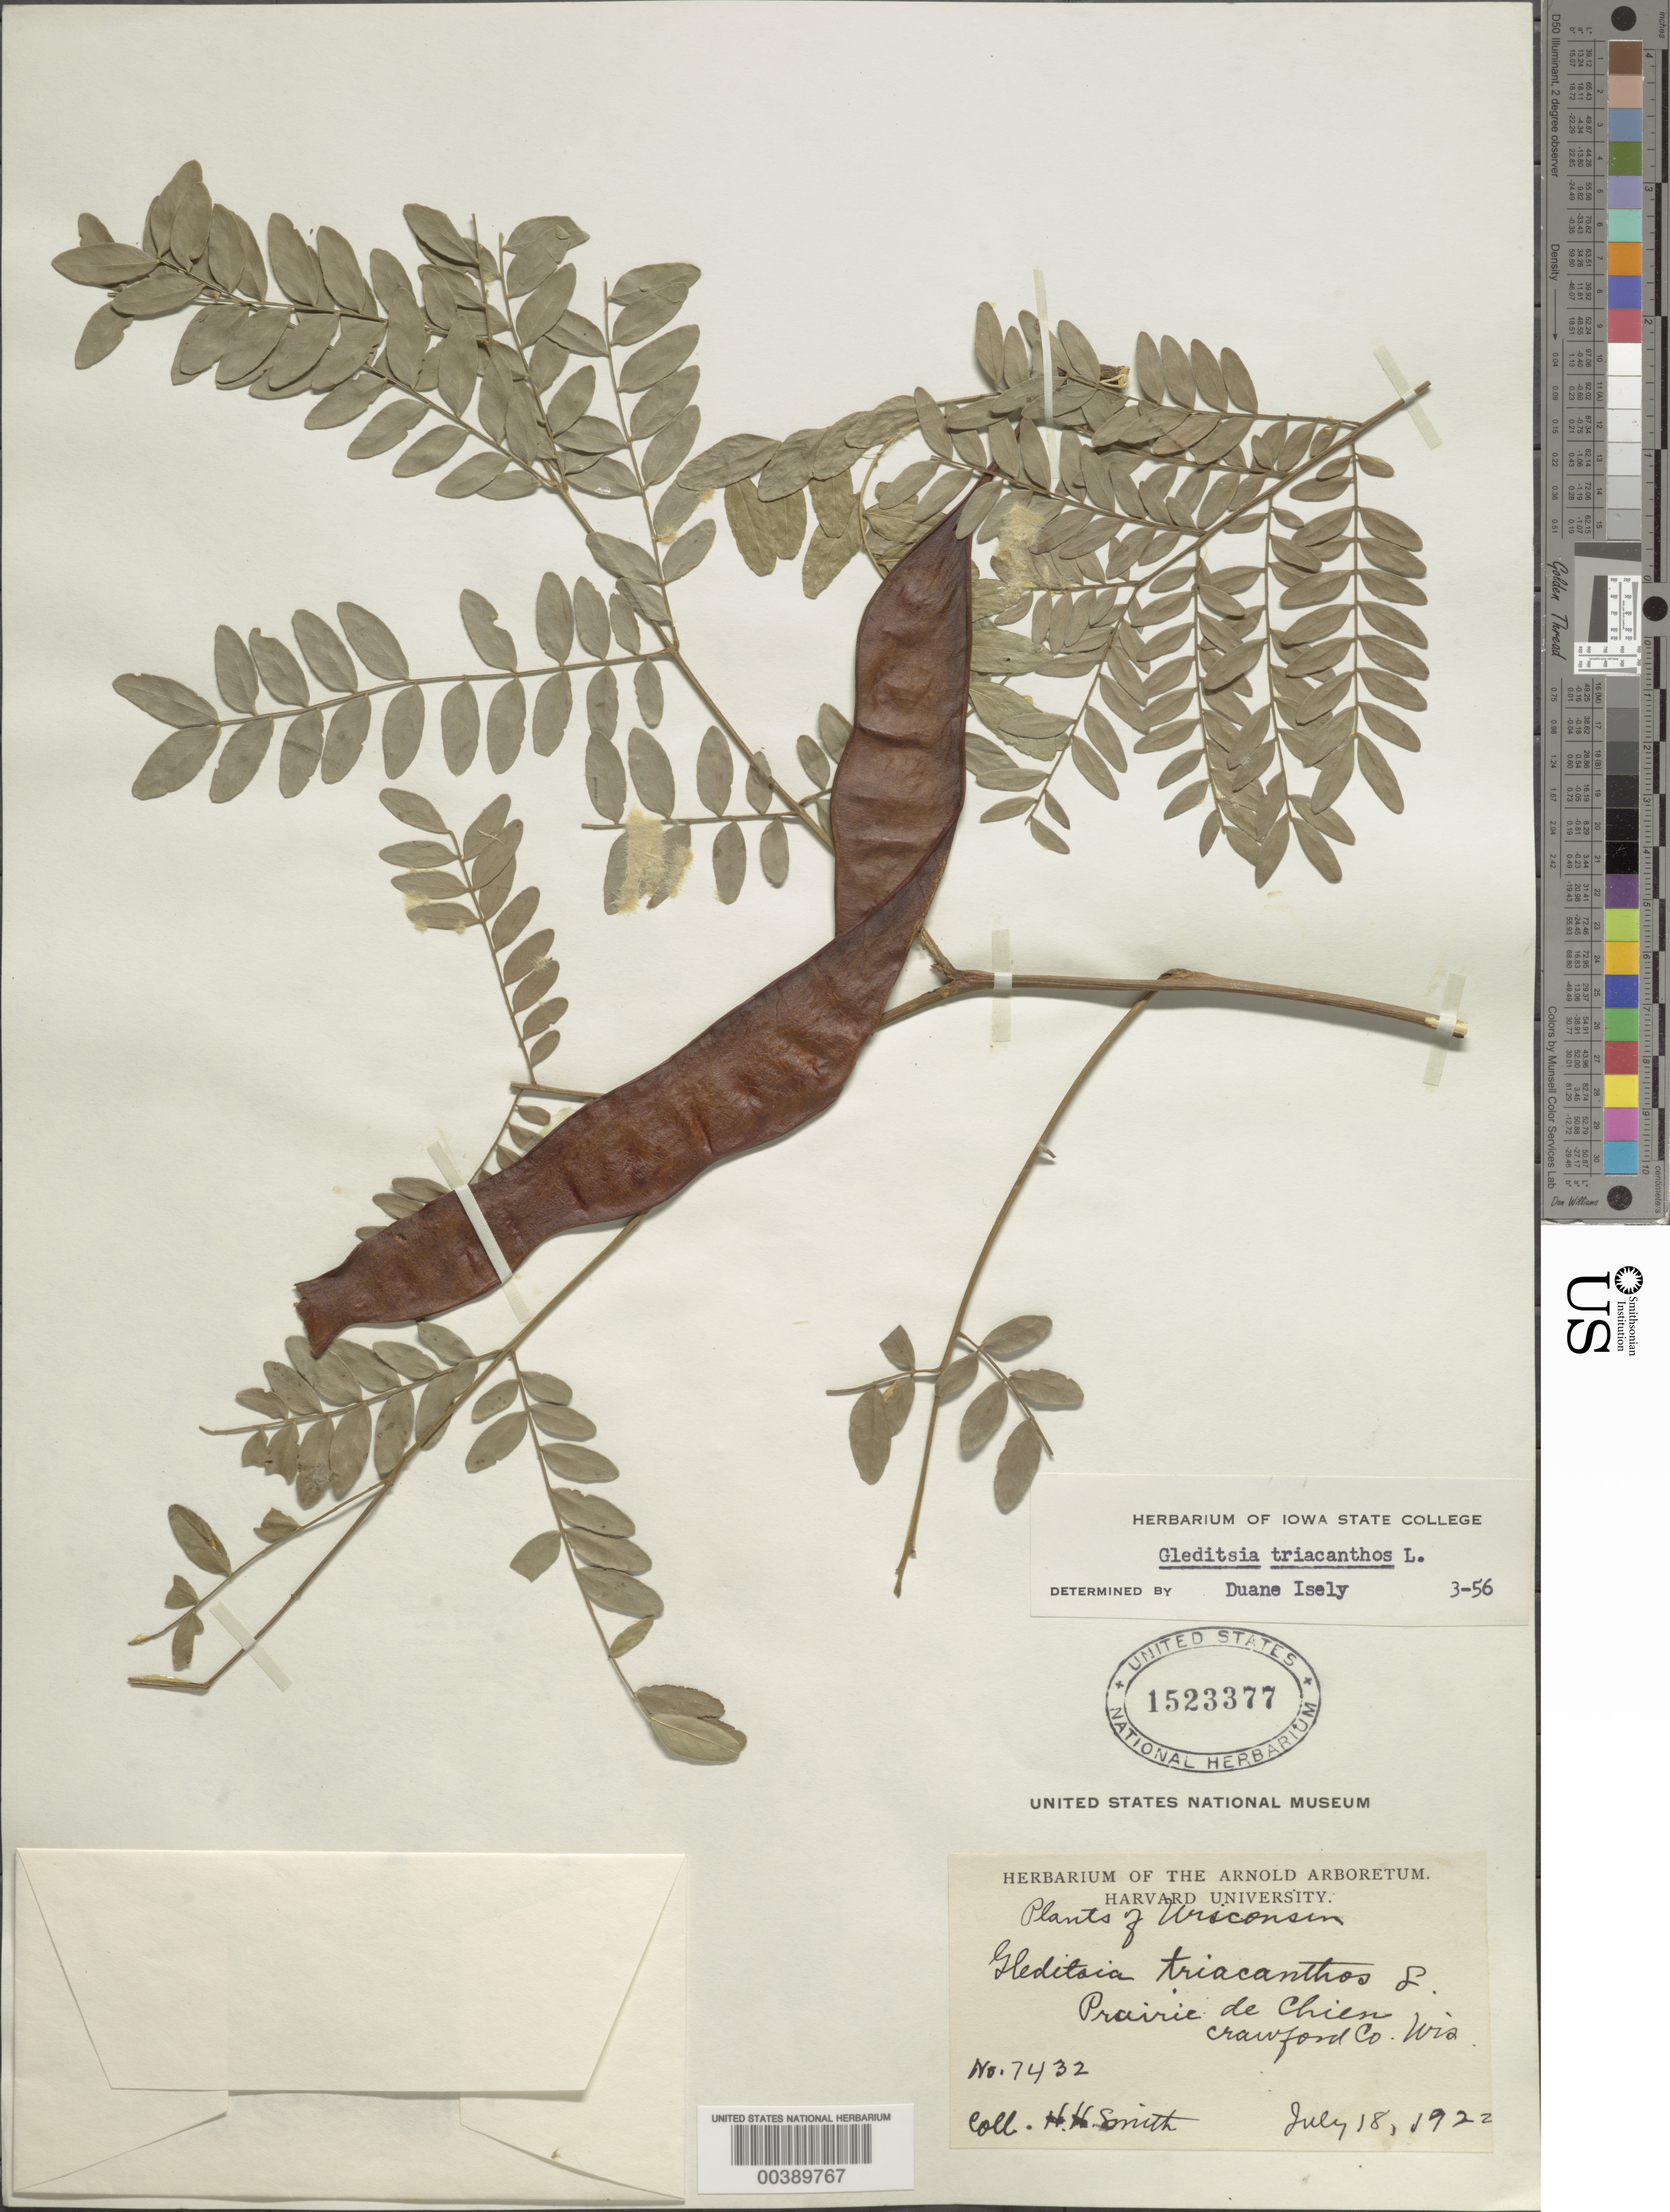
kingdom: Plantae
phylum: Tracheophyta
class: Magnoliopsida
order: Fabales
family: Fabaceae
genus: Gleditsia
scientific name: Gleditsia triacanthos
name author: L.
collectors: Herbert H. Smith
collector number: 7432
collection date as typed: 18 Jul 1922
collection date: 1922-07-18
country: United States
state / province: Wisconsin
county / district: Crawford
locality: Prairie de chien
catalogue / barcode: US 1523377